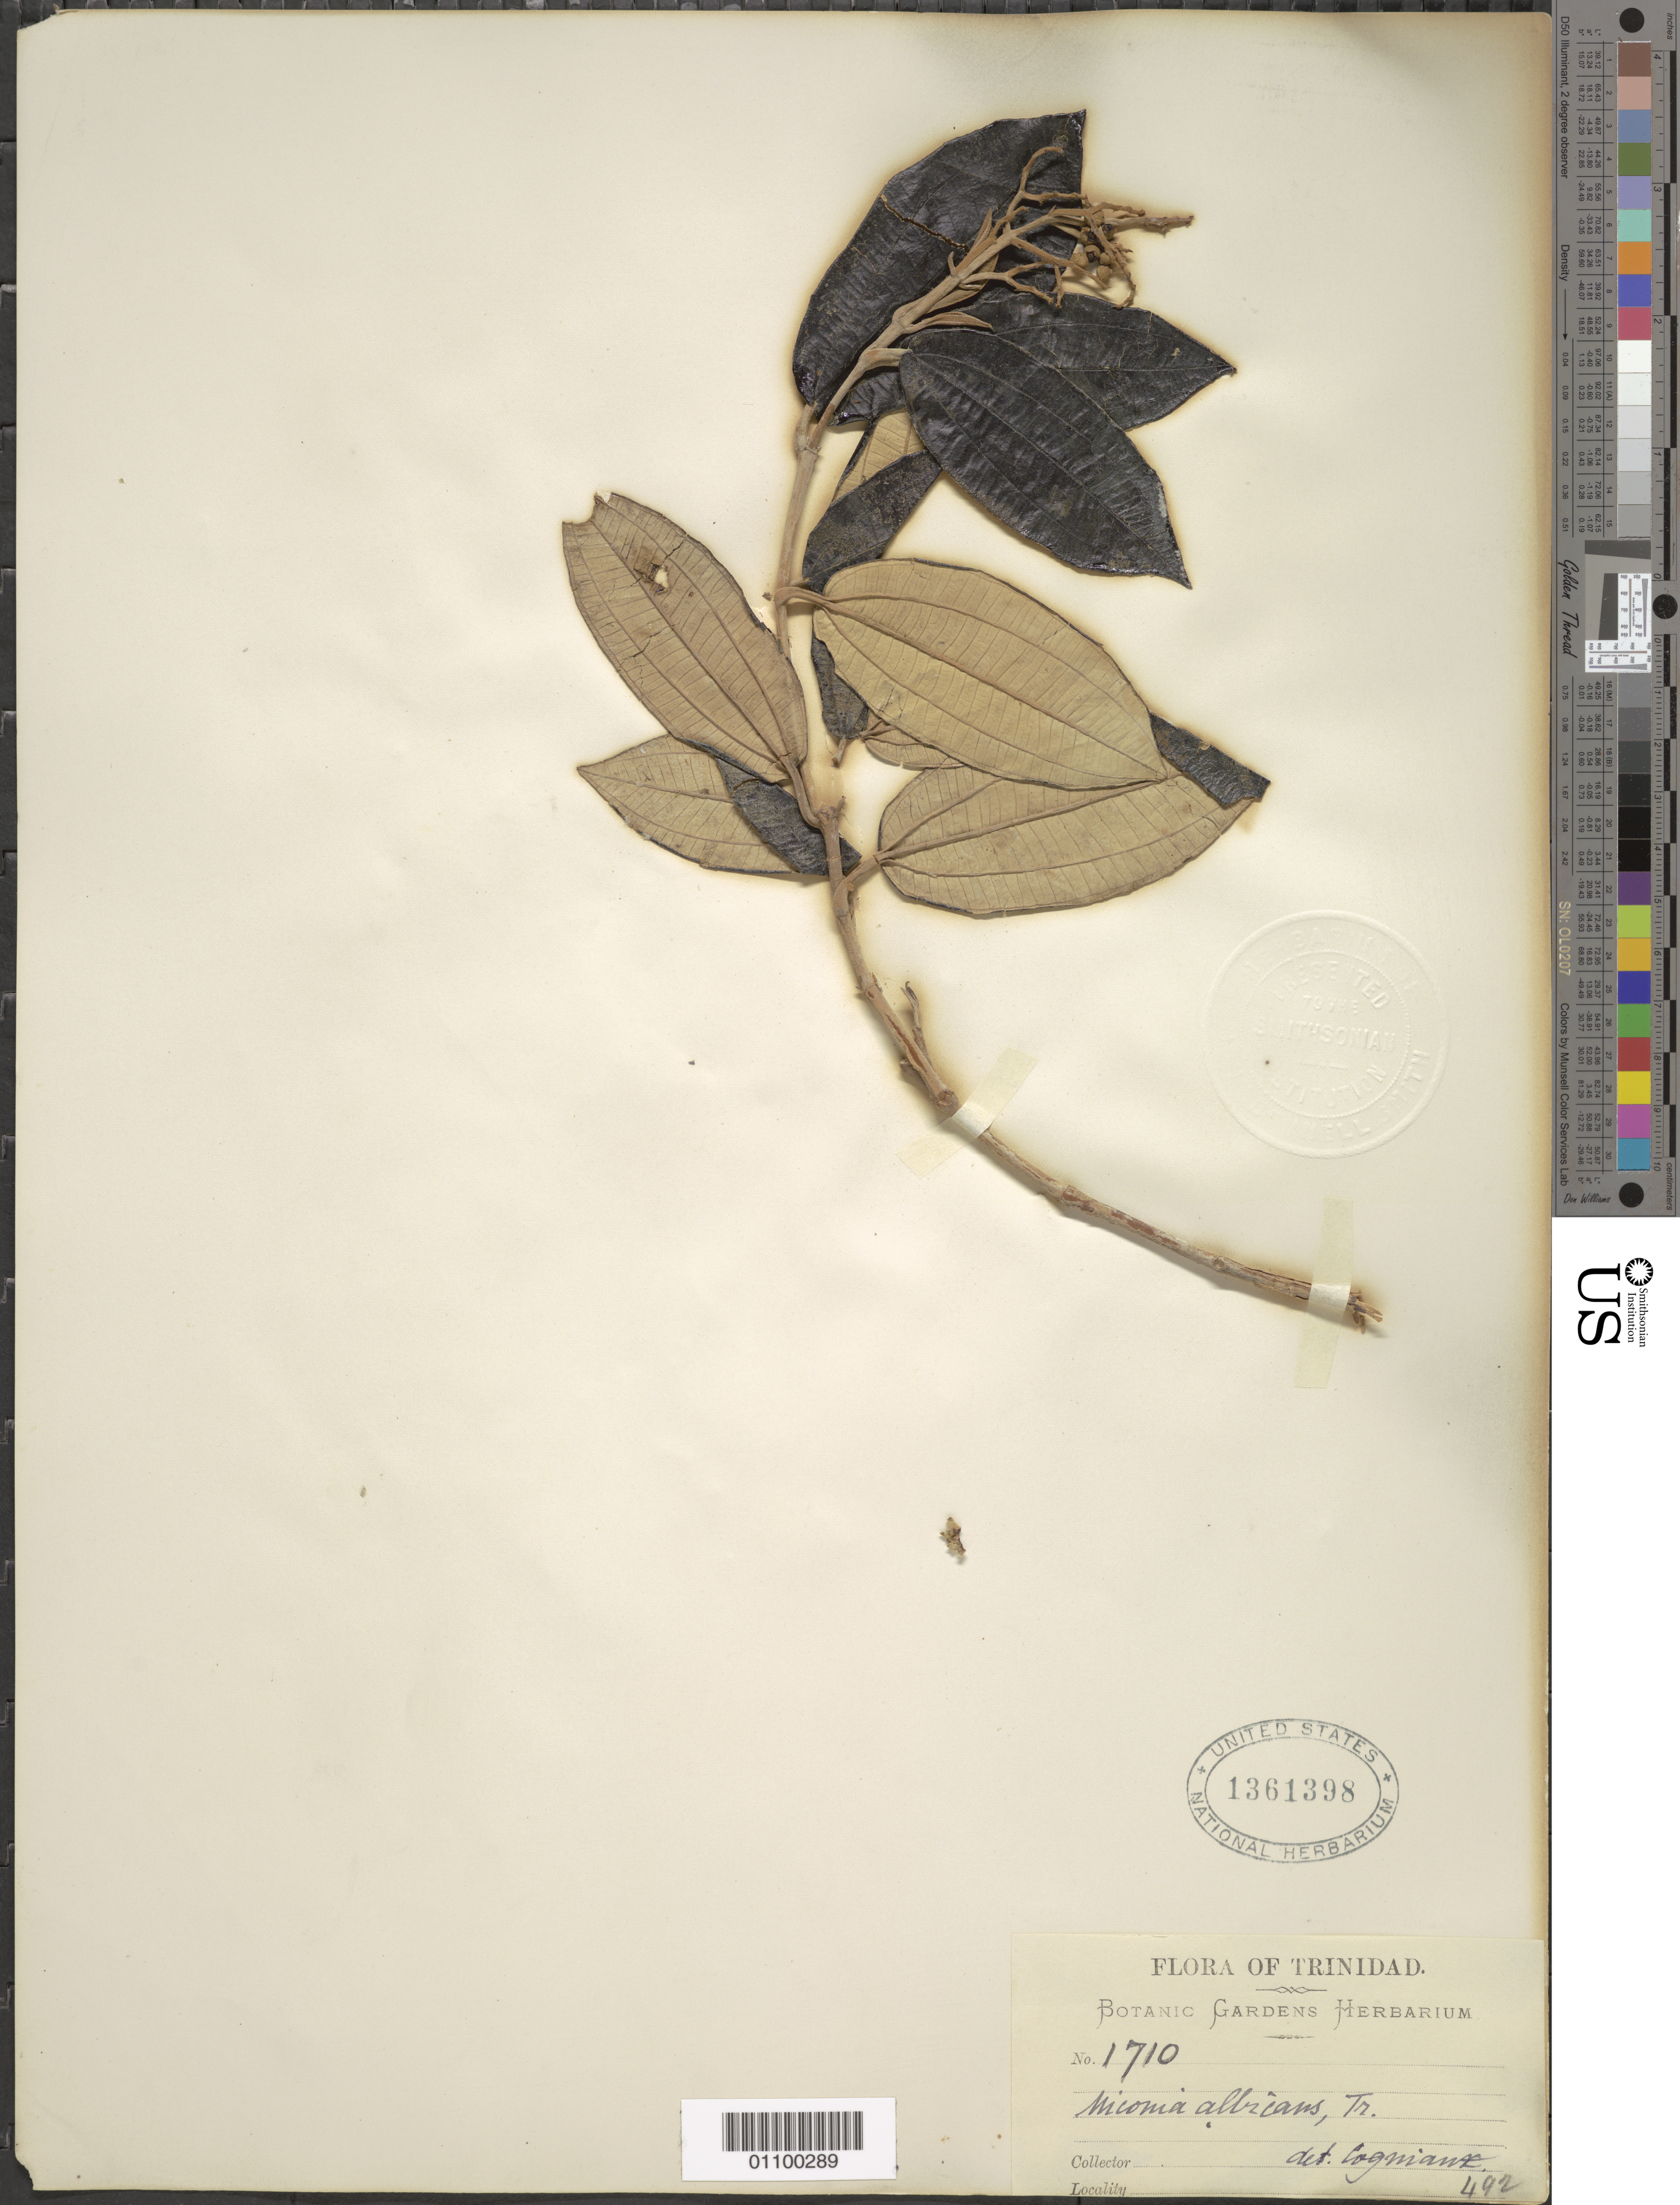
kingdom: Plantae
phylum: Tracheophyta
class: Magnoliopsida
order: Myrtales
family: Melastomataceae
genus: Miconia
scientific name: Miconia albicans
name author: (Sw.) Triana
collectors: Botanic Gardens Herbarium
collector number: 1710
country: Trinidad and Tobago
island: Trinidad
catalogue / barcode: US 1361398